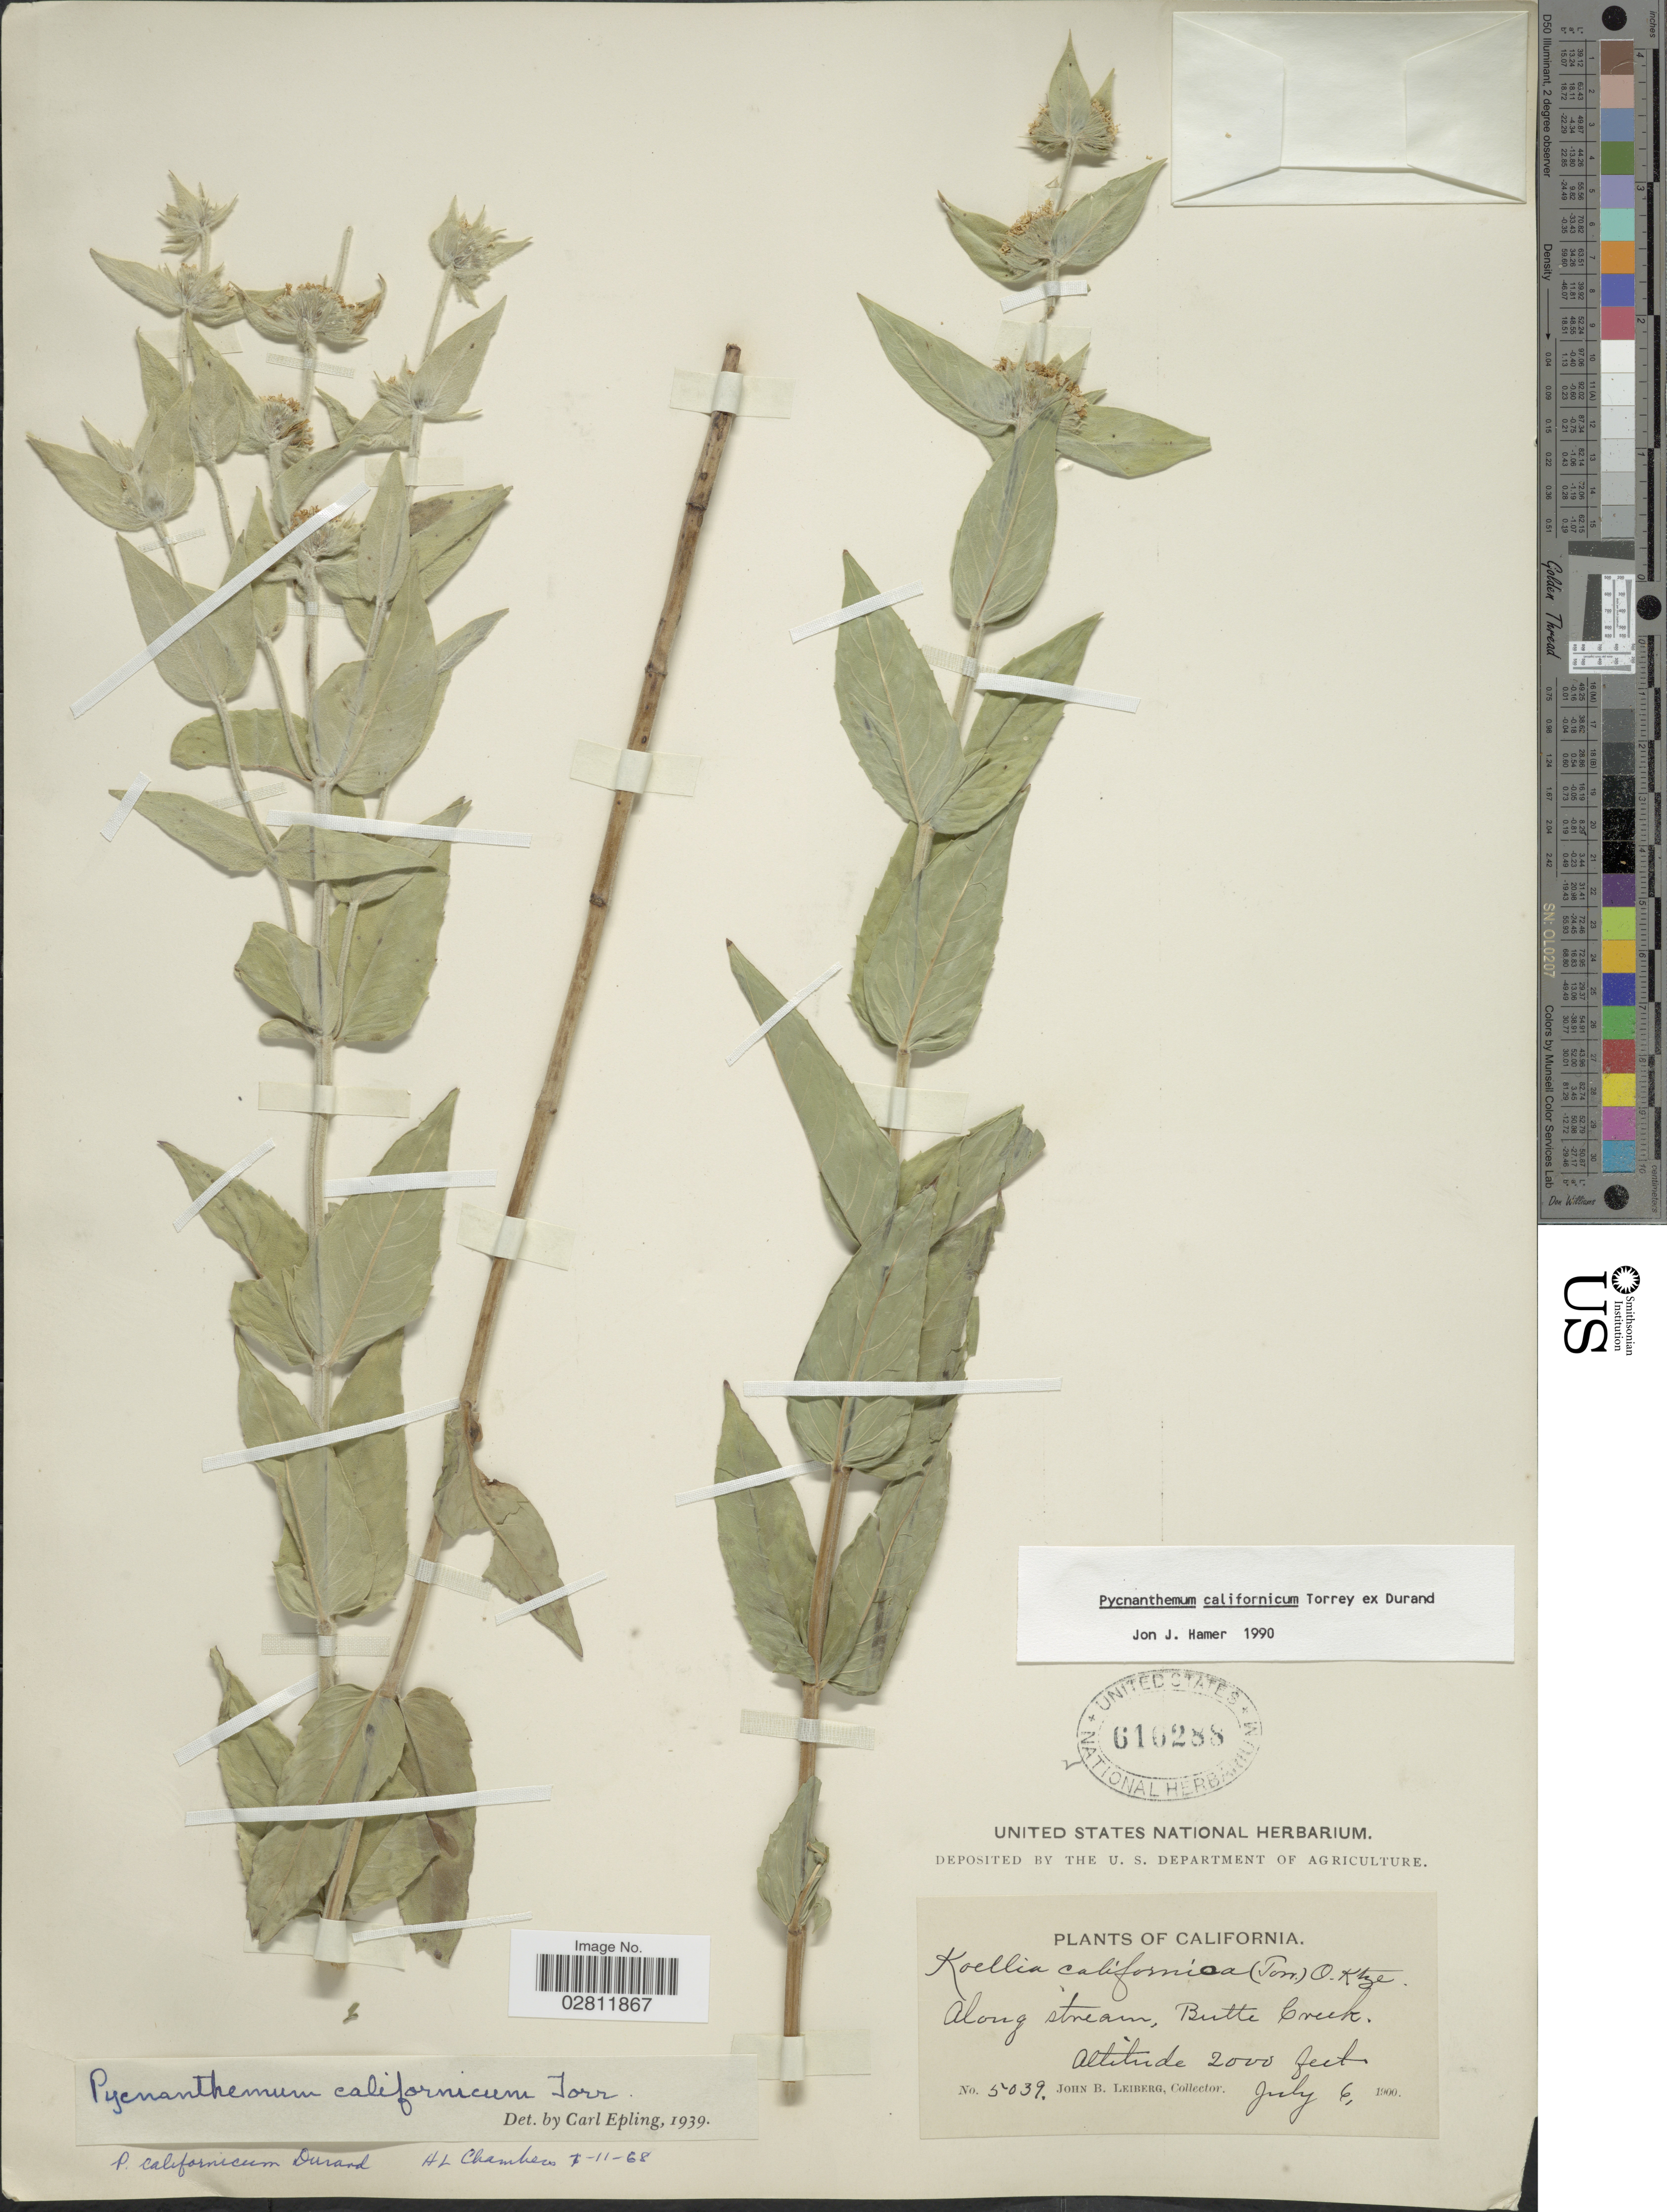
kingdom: Plantae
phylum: Tracheophyta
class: Magnoliopsida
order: Lamiales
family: Lamiaceae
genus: Pycnanthemum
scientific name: Pycnanthemum californicum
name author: Torr. ex Durand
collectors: J. B. Leiberg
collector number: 5039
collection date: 1900-07-06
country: United States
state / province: California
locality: Along stream, Butte Creek.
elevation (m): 610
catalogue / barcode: US 610288